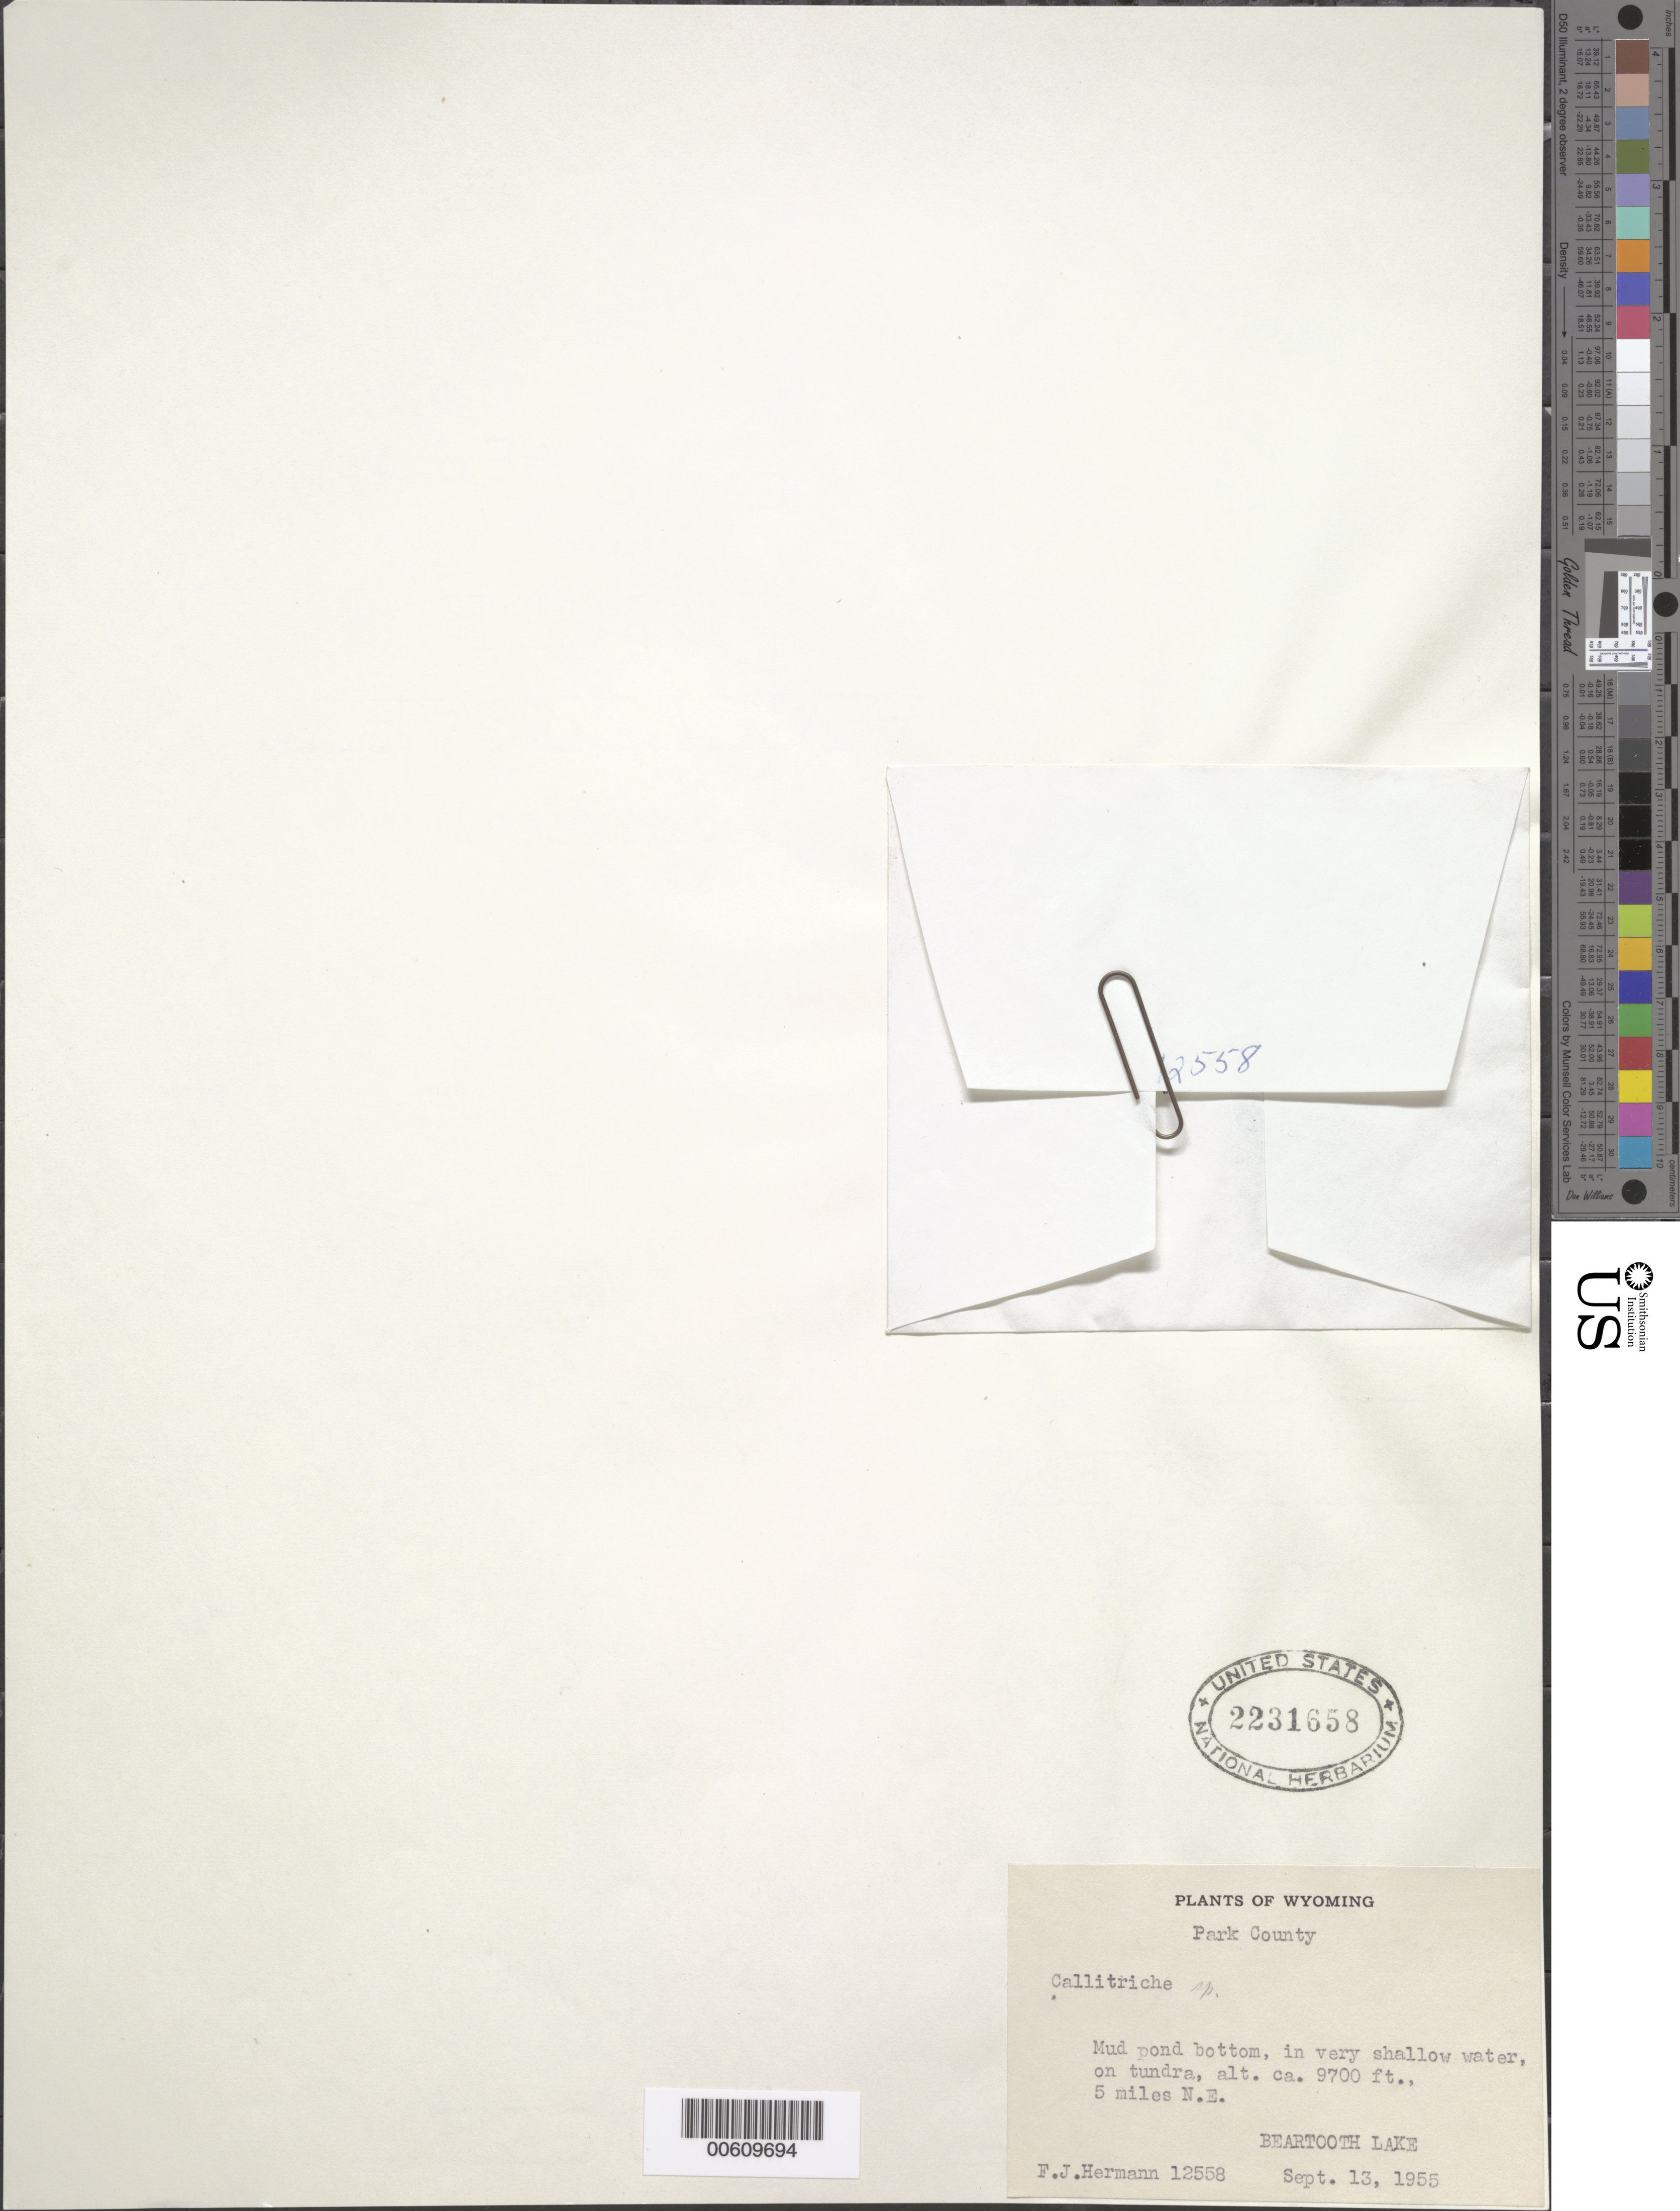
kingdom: Plantae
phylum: Tracheophyta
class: Magnoliopsida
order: Lamiales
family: Plantaginaceae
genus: Callitriche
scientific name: Callitriche sp.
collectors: F. J. Hermann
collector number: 12558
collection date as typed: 13 Sep 1955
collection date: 1955-09-13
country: United States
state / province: Wyoming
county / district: Park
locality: NE of Beartooth Lake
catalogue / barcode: US 2231658